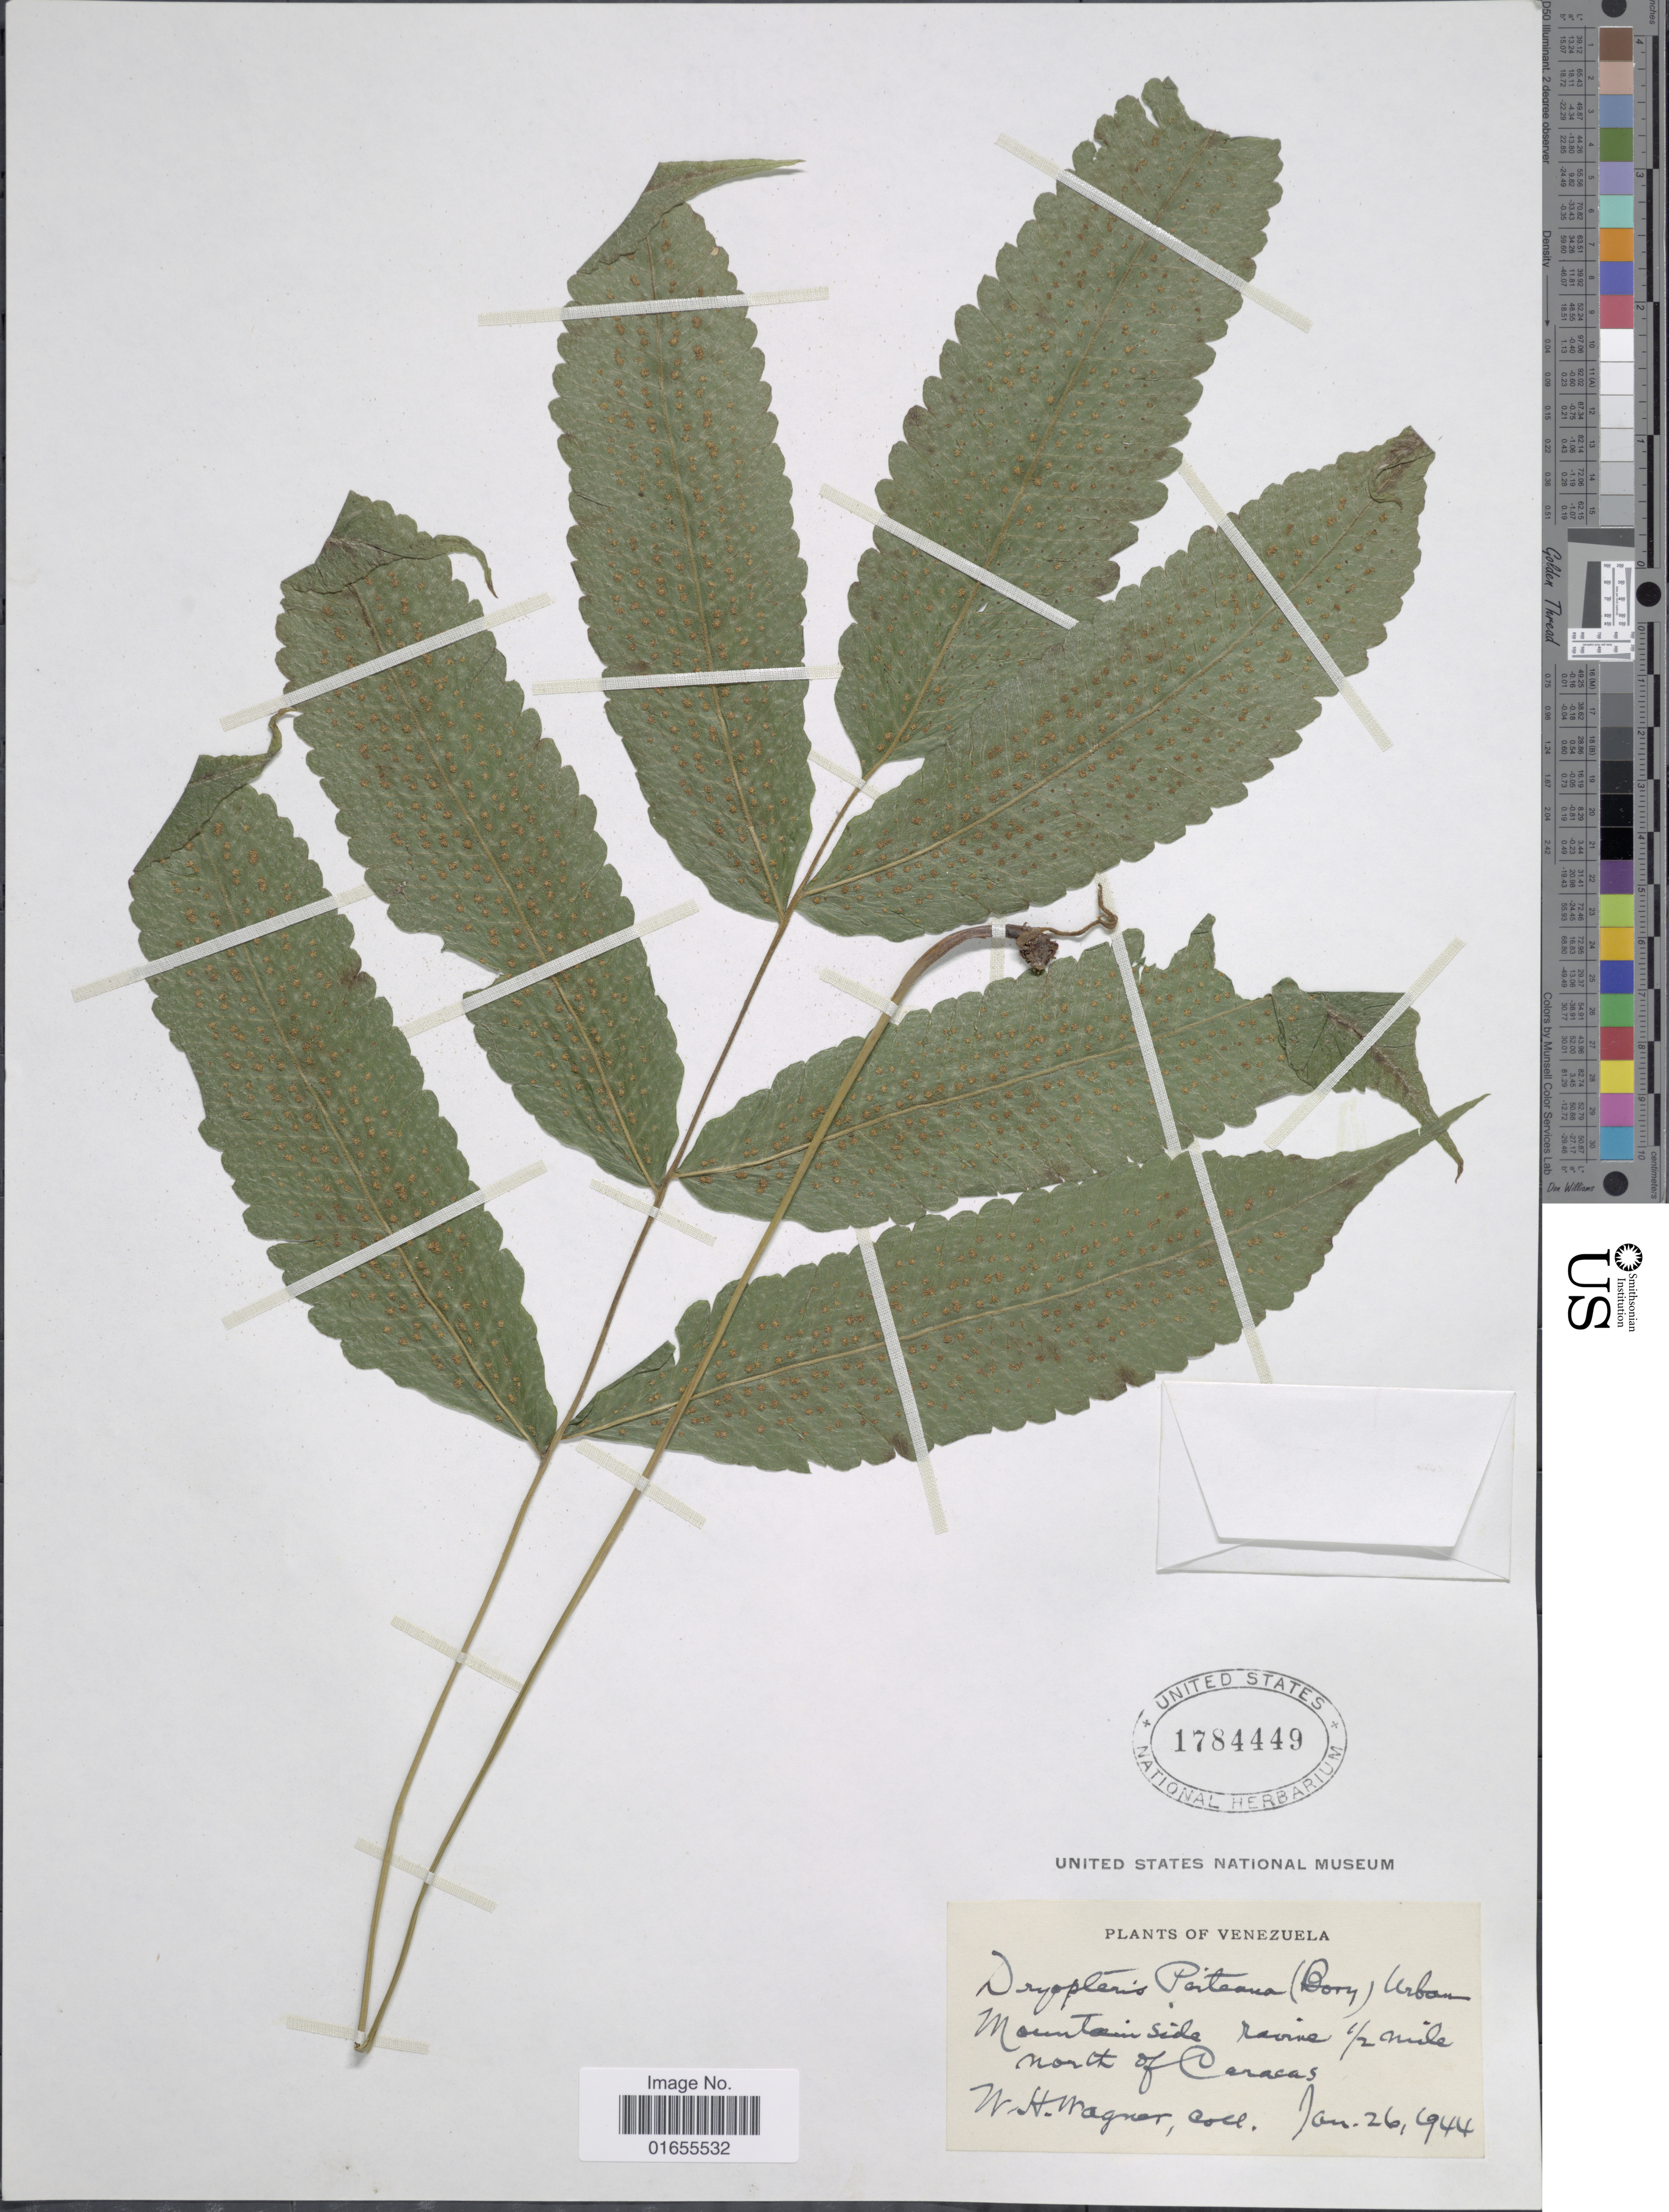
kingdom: Plantae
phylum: Tracheophyta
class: Polypodiopsida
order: Polypodiales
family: Thelypteridaceae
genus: Goniopteris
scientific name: Goniopteris poiteana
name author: (Bory) Ching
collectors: W. H. Wagner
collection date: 1944-01-26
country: Venezuela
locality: Mountain side ravine 1/2 mile north of Caracas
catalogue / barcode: US 1784449